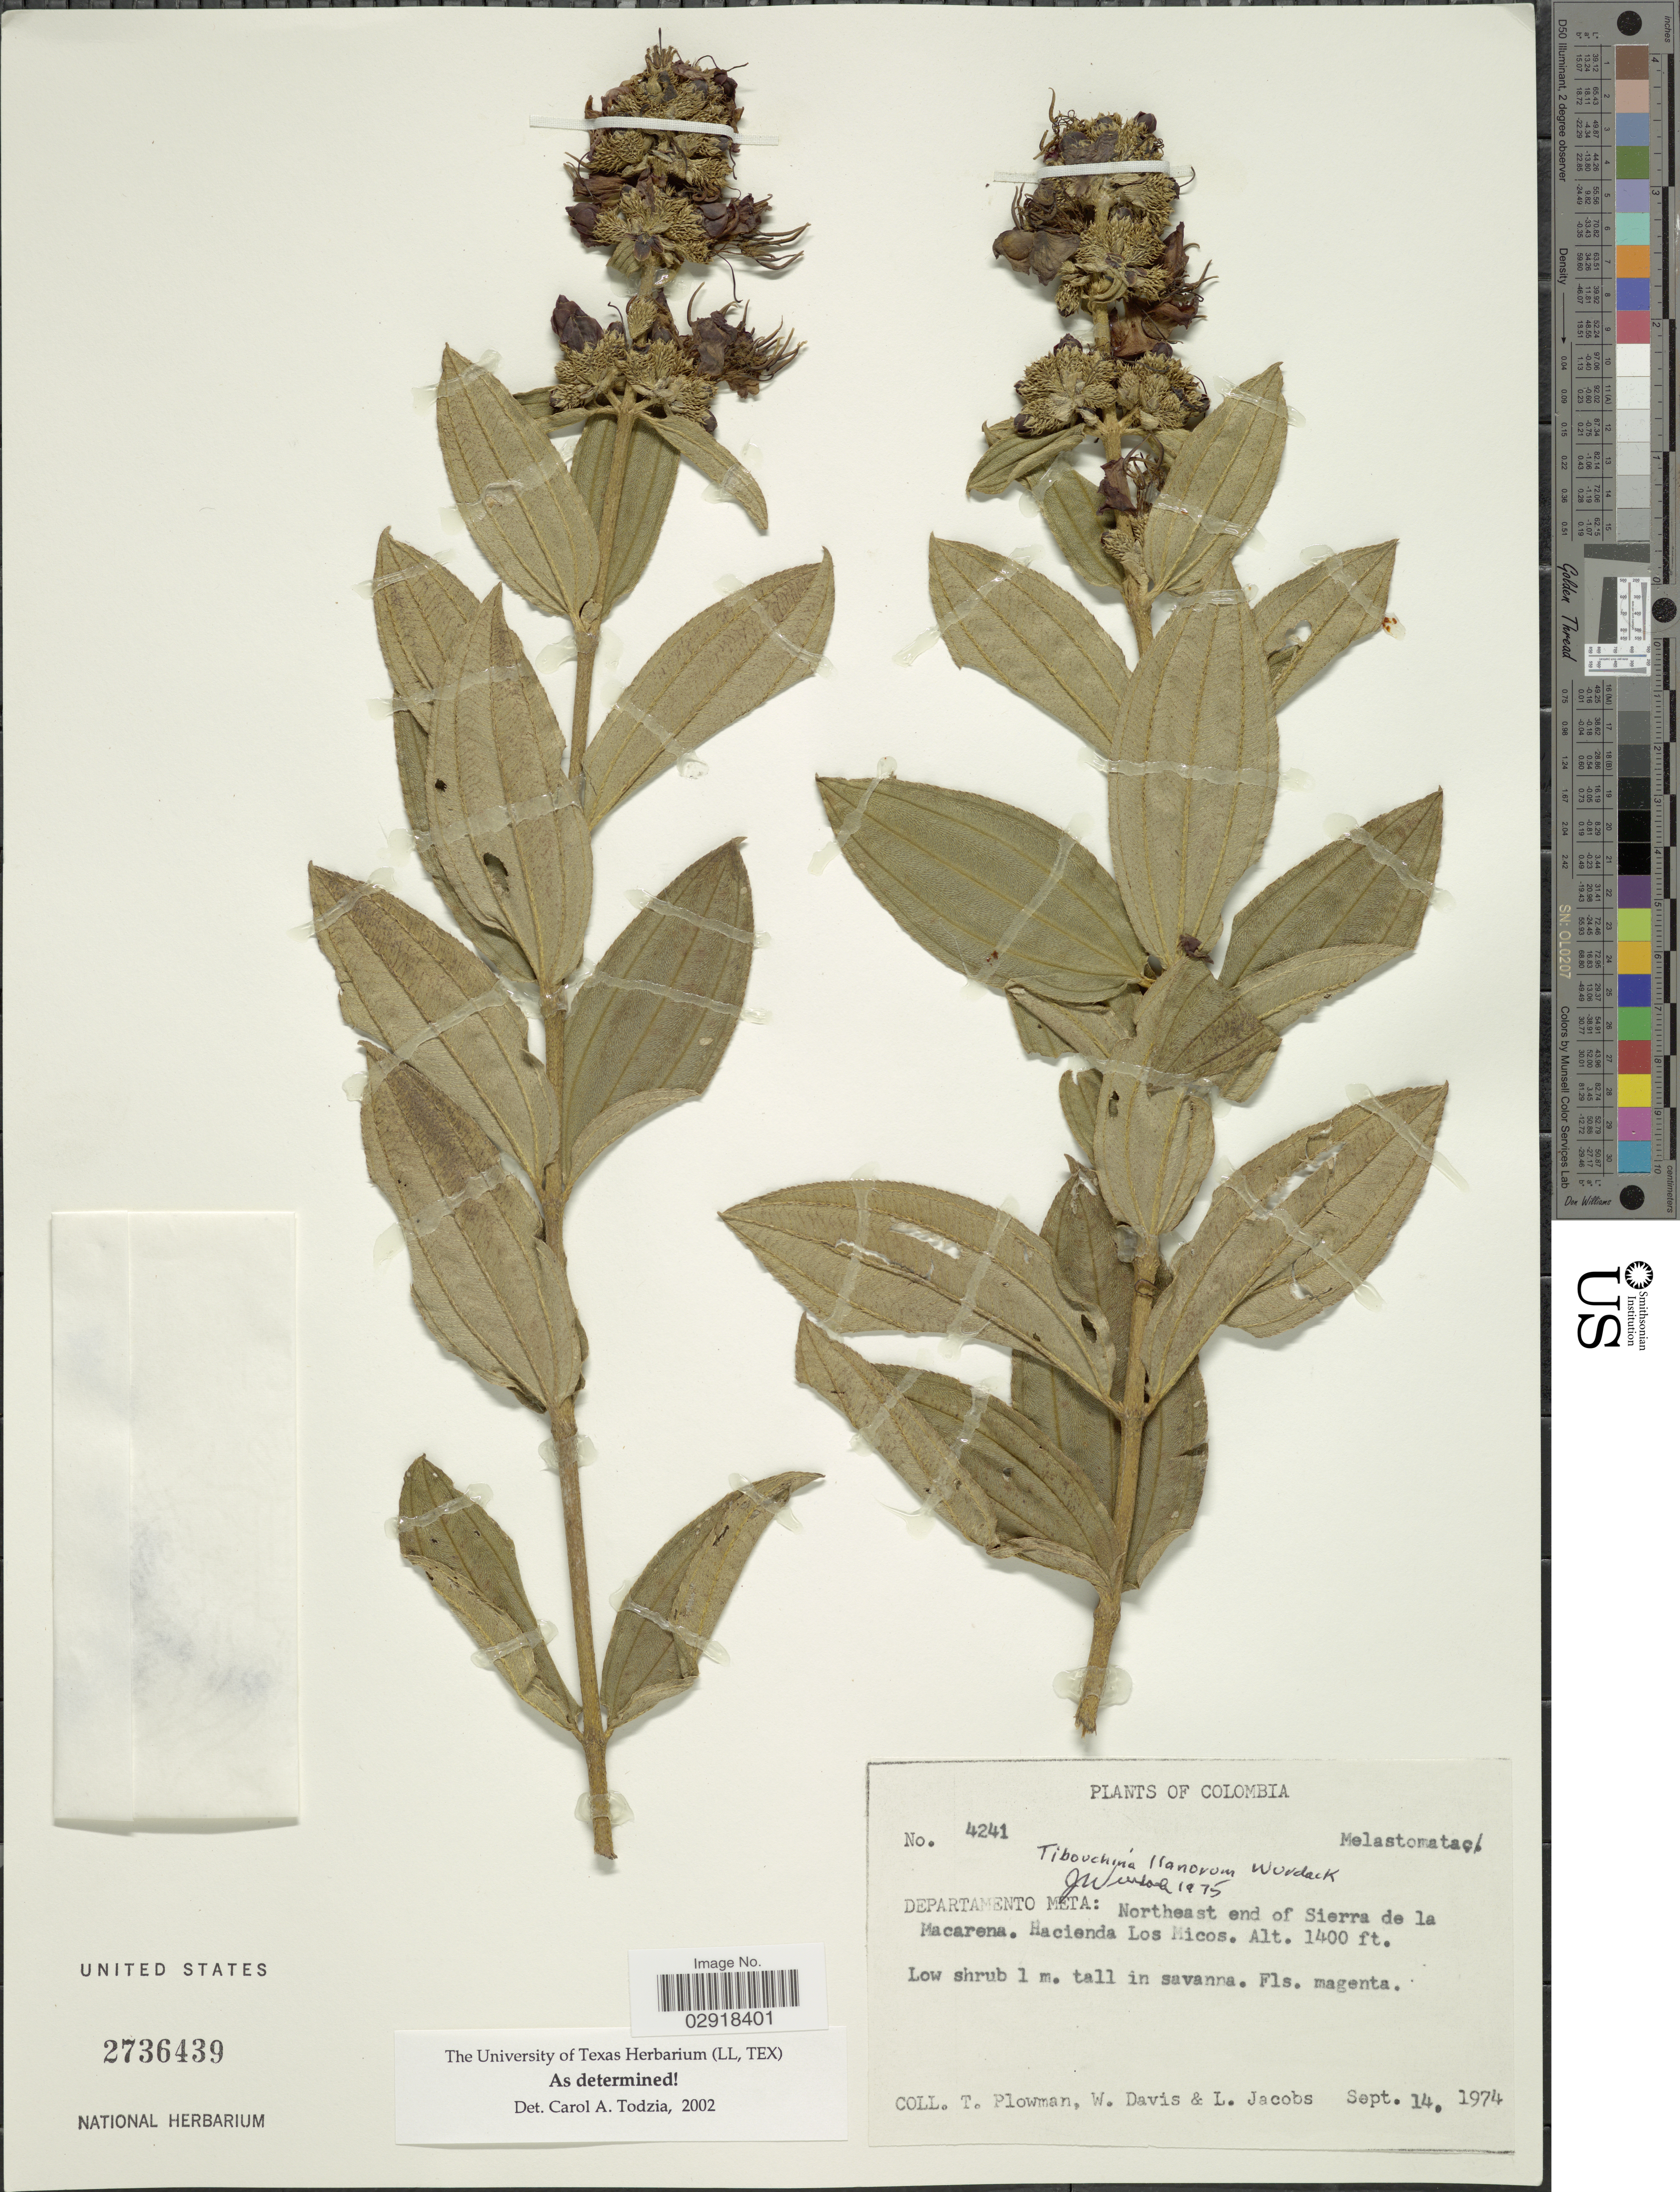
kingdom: Plantae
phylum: Tracheophyta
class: Magnoliopsida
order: Myrtales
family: Melastomataceae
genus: Tibouchina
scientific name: Tibouchina llanorum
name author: Wurdack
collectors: T. Plowman, W. Davis & L. Jacobs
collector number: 4241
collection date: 1974-09-14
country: Colombia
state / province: Meta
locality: Departamento Meta, Northeast end of Sierra de La Macarena, Hacienda Los Micos.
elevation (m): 427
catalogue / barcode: US 2736439